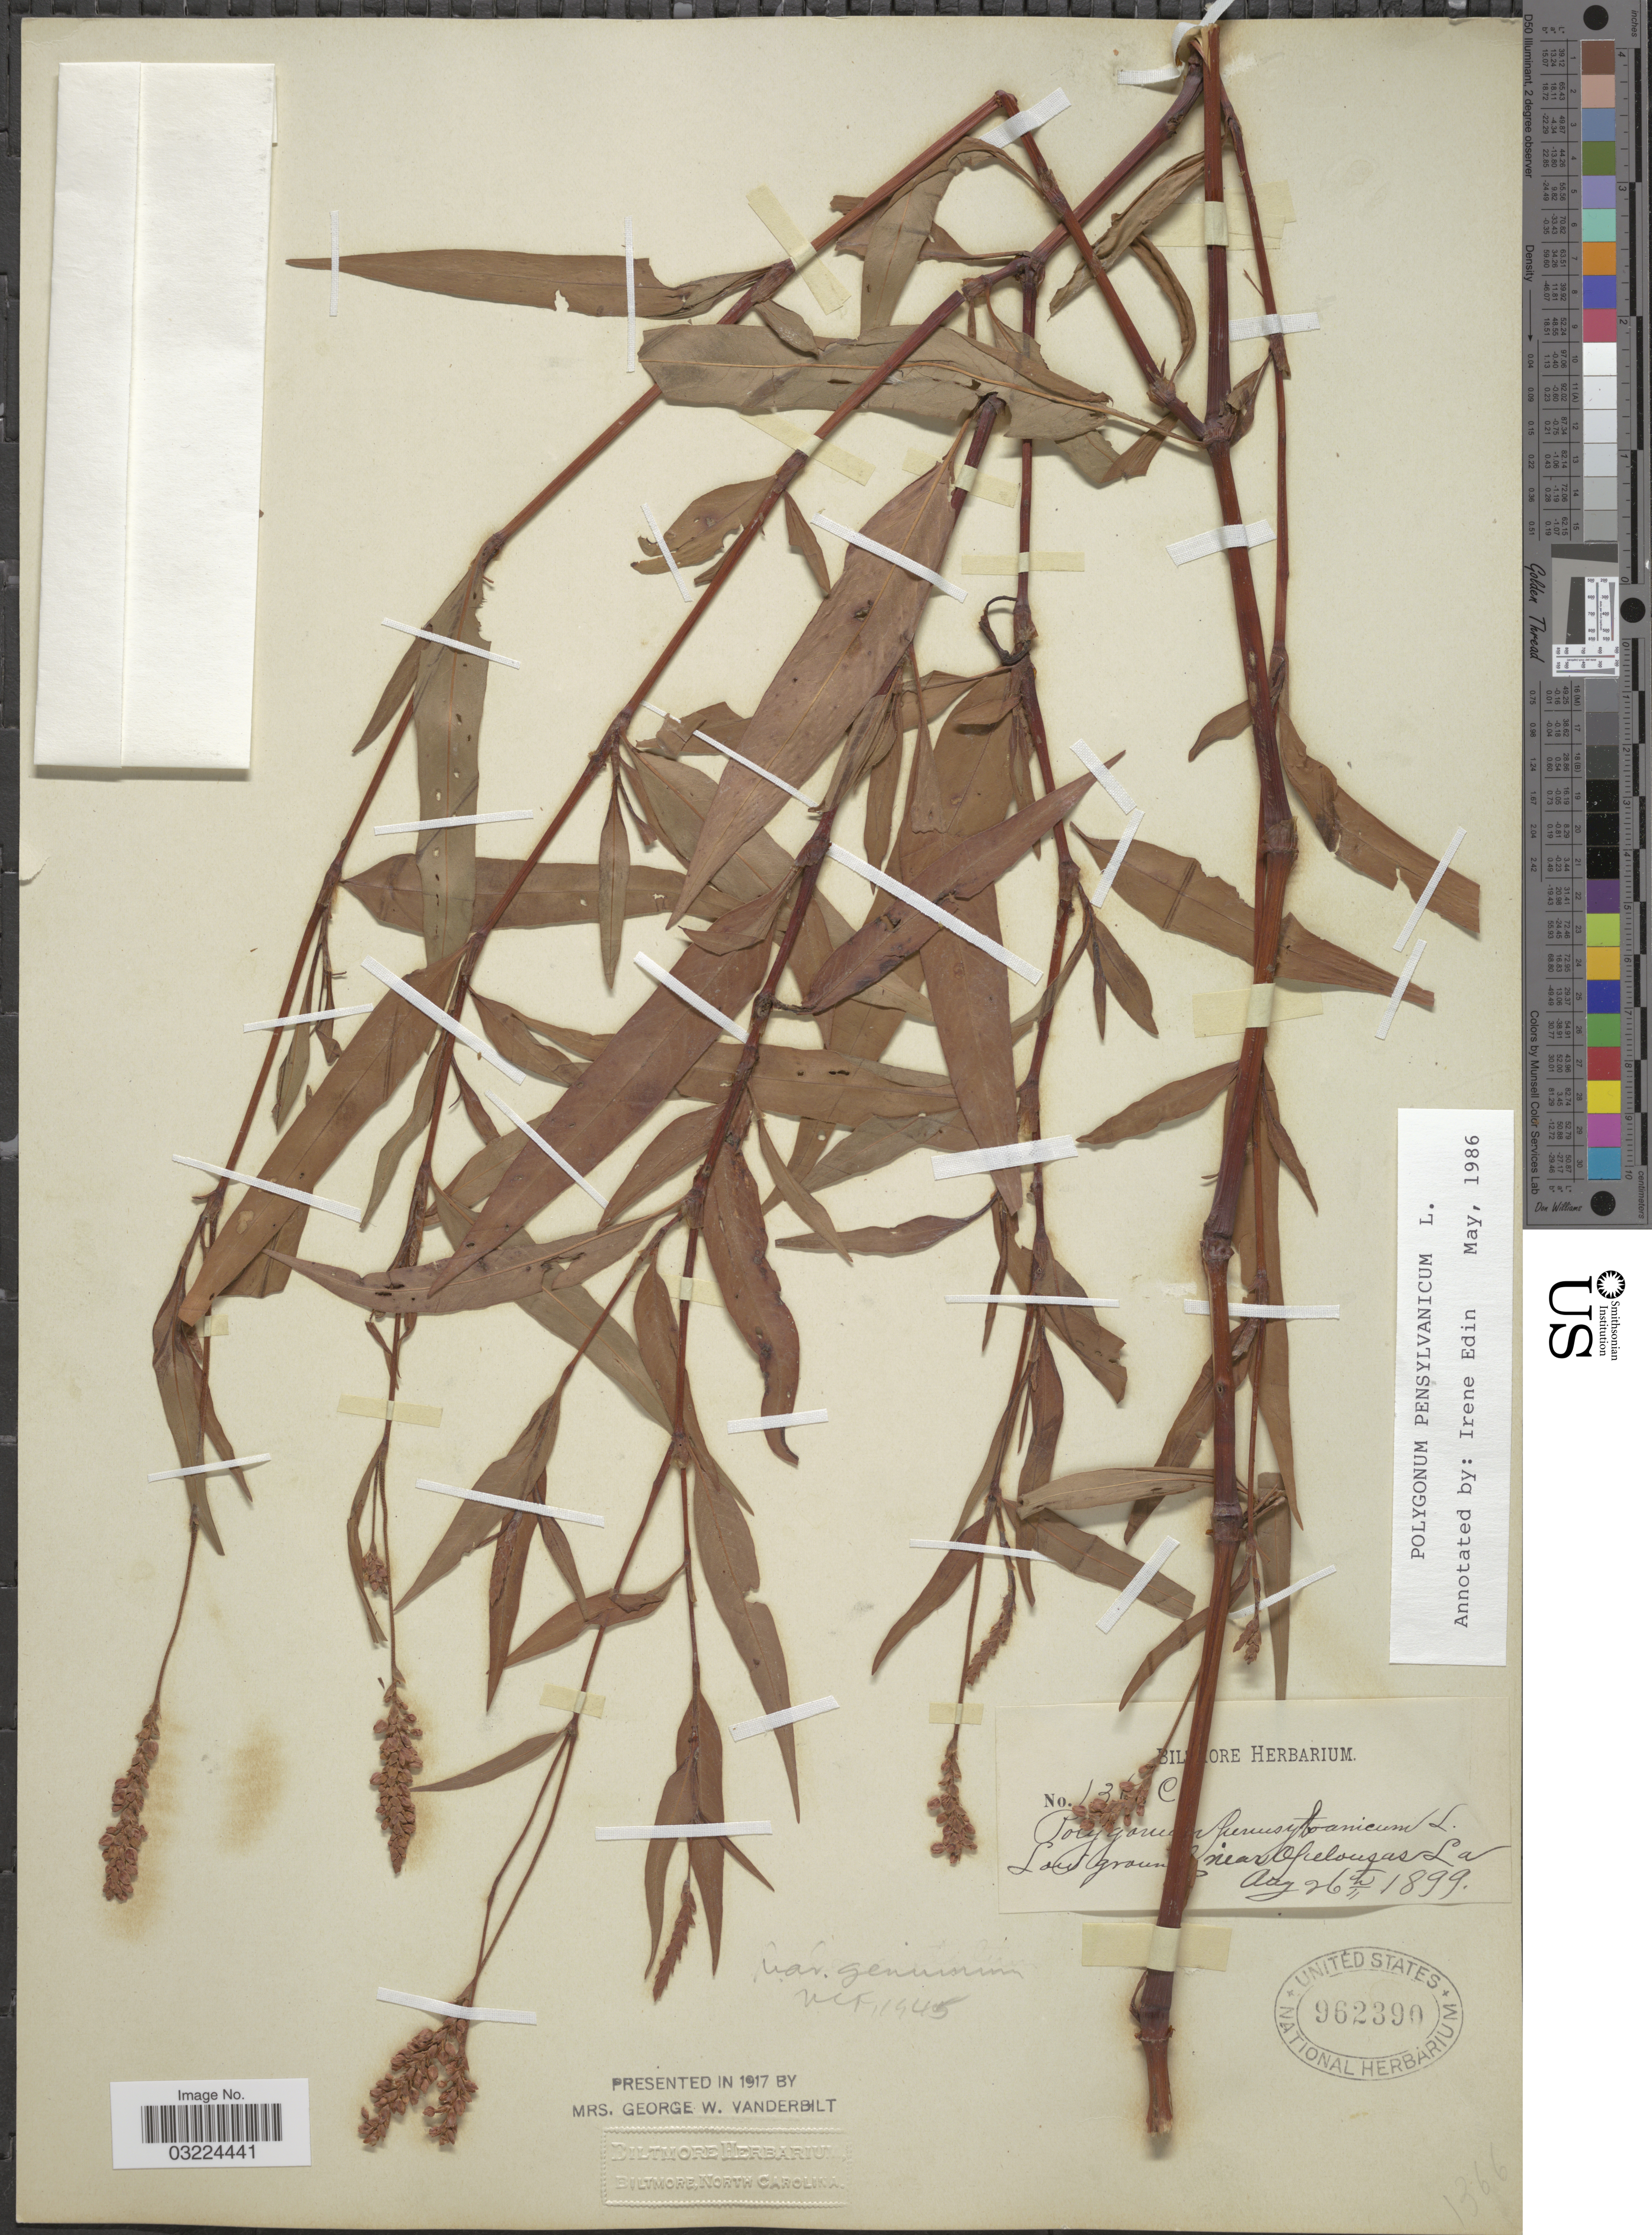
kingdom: Plantae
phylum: Tracheophyta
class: Magnoliopsida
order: Caryophyllales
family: Polygonaceae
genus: Persicaria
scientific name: Persicaria pensylvanica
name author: (L.) M. Gómez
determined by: Atha, D. E.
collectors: ex herb. Biltmore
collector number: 13!C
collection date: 1899-08-26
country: United States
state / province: Louisiana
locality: Low grounds near Opelousas.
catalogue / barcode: US 962390